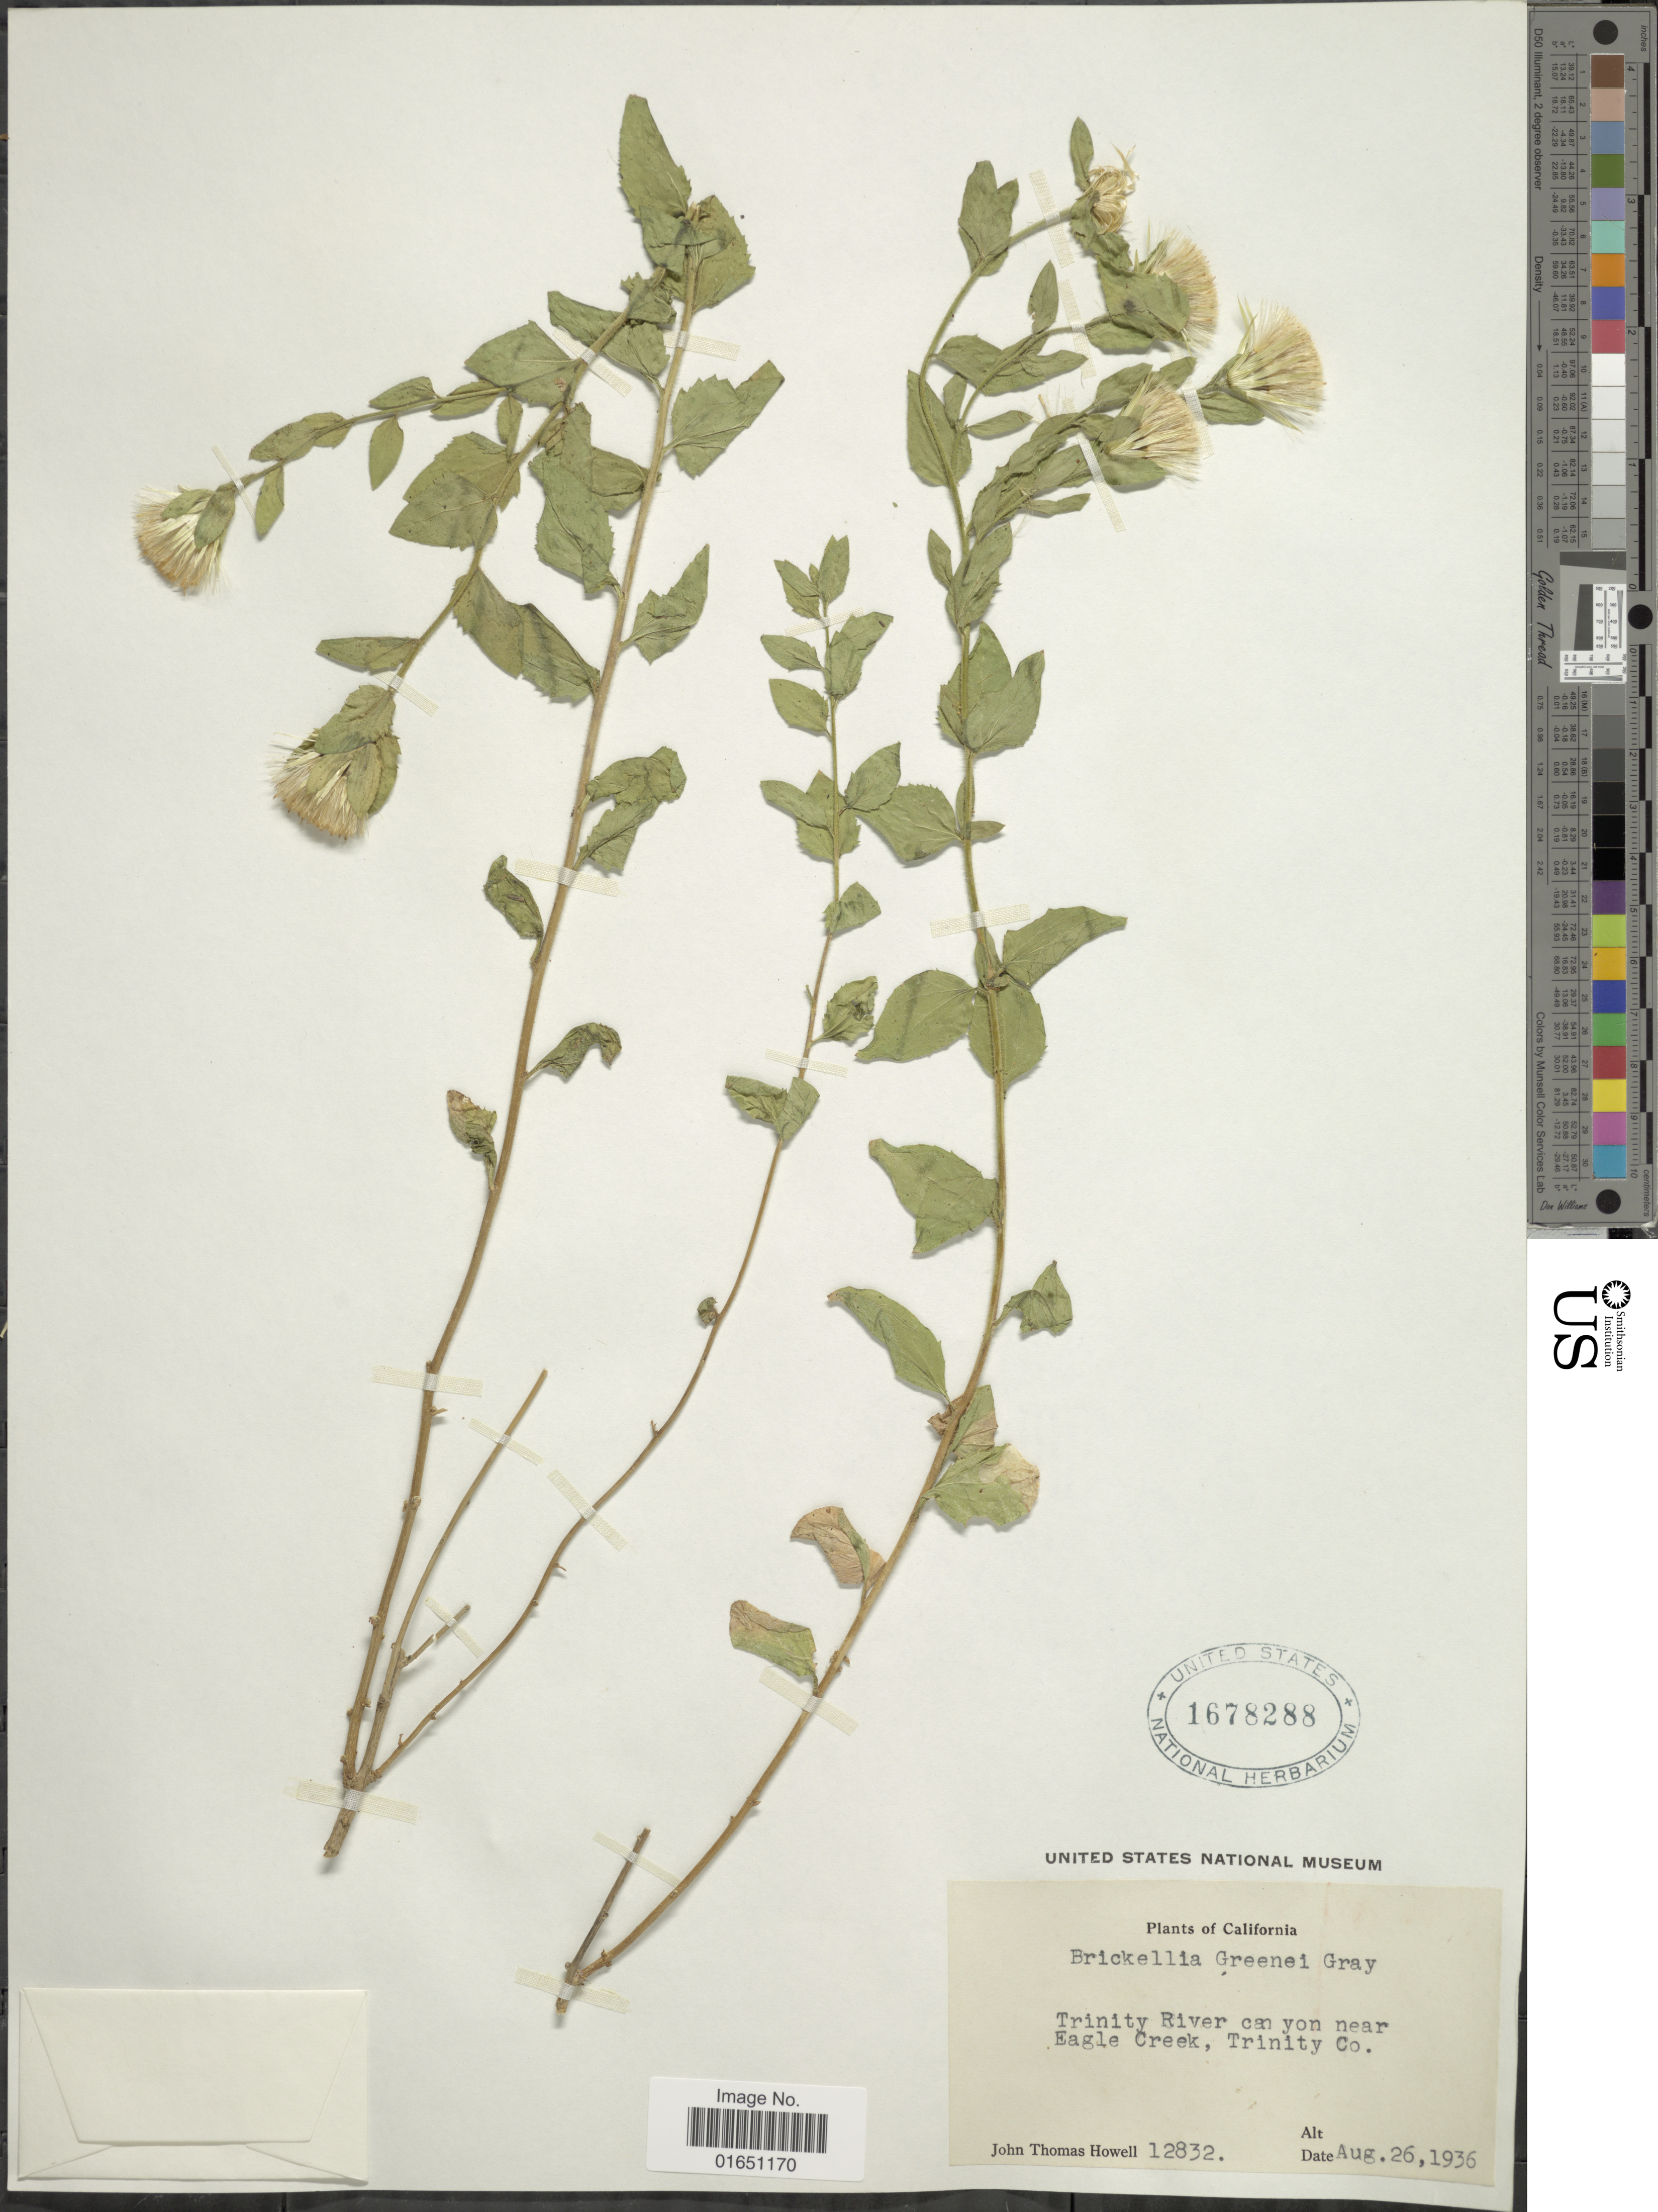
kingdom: Plantae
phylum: Tracheophyta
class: Magnoliopsida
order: Asterales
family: Asteraceae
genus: Brickellia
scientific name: Brickellia greenei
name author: A. Gray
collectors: J. T. Howell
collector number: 12832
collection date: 1936-08-26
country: United States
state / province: California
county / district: Trinity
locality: Trinity River canyon near Eagle Creek, Trinity Co.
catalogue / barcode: US 1678288